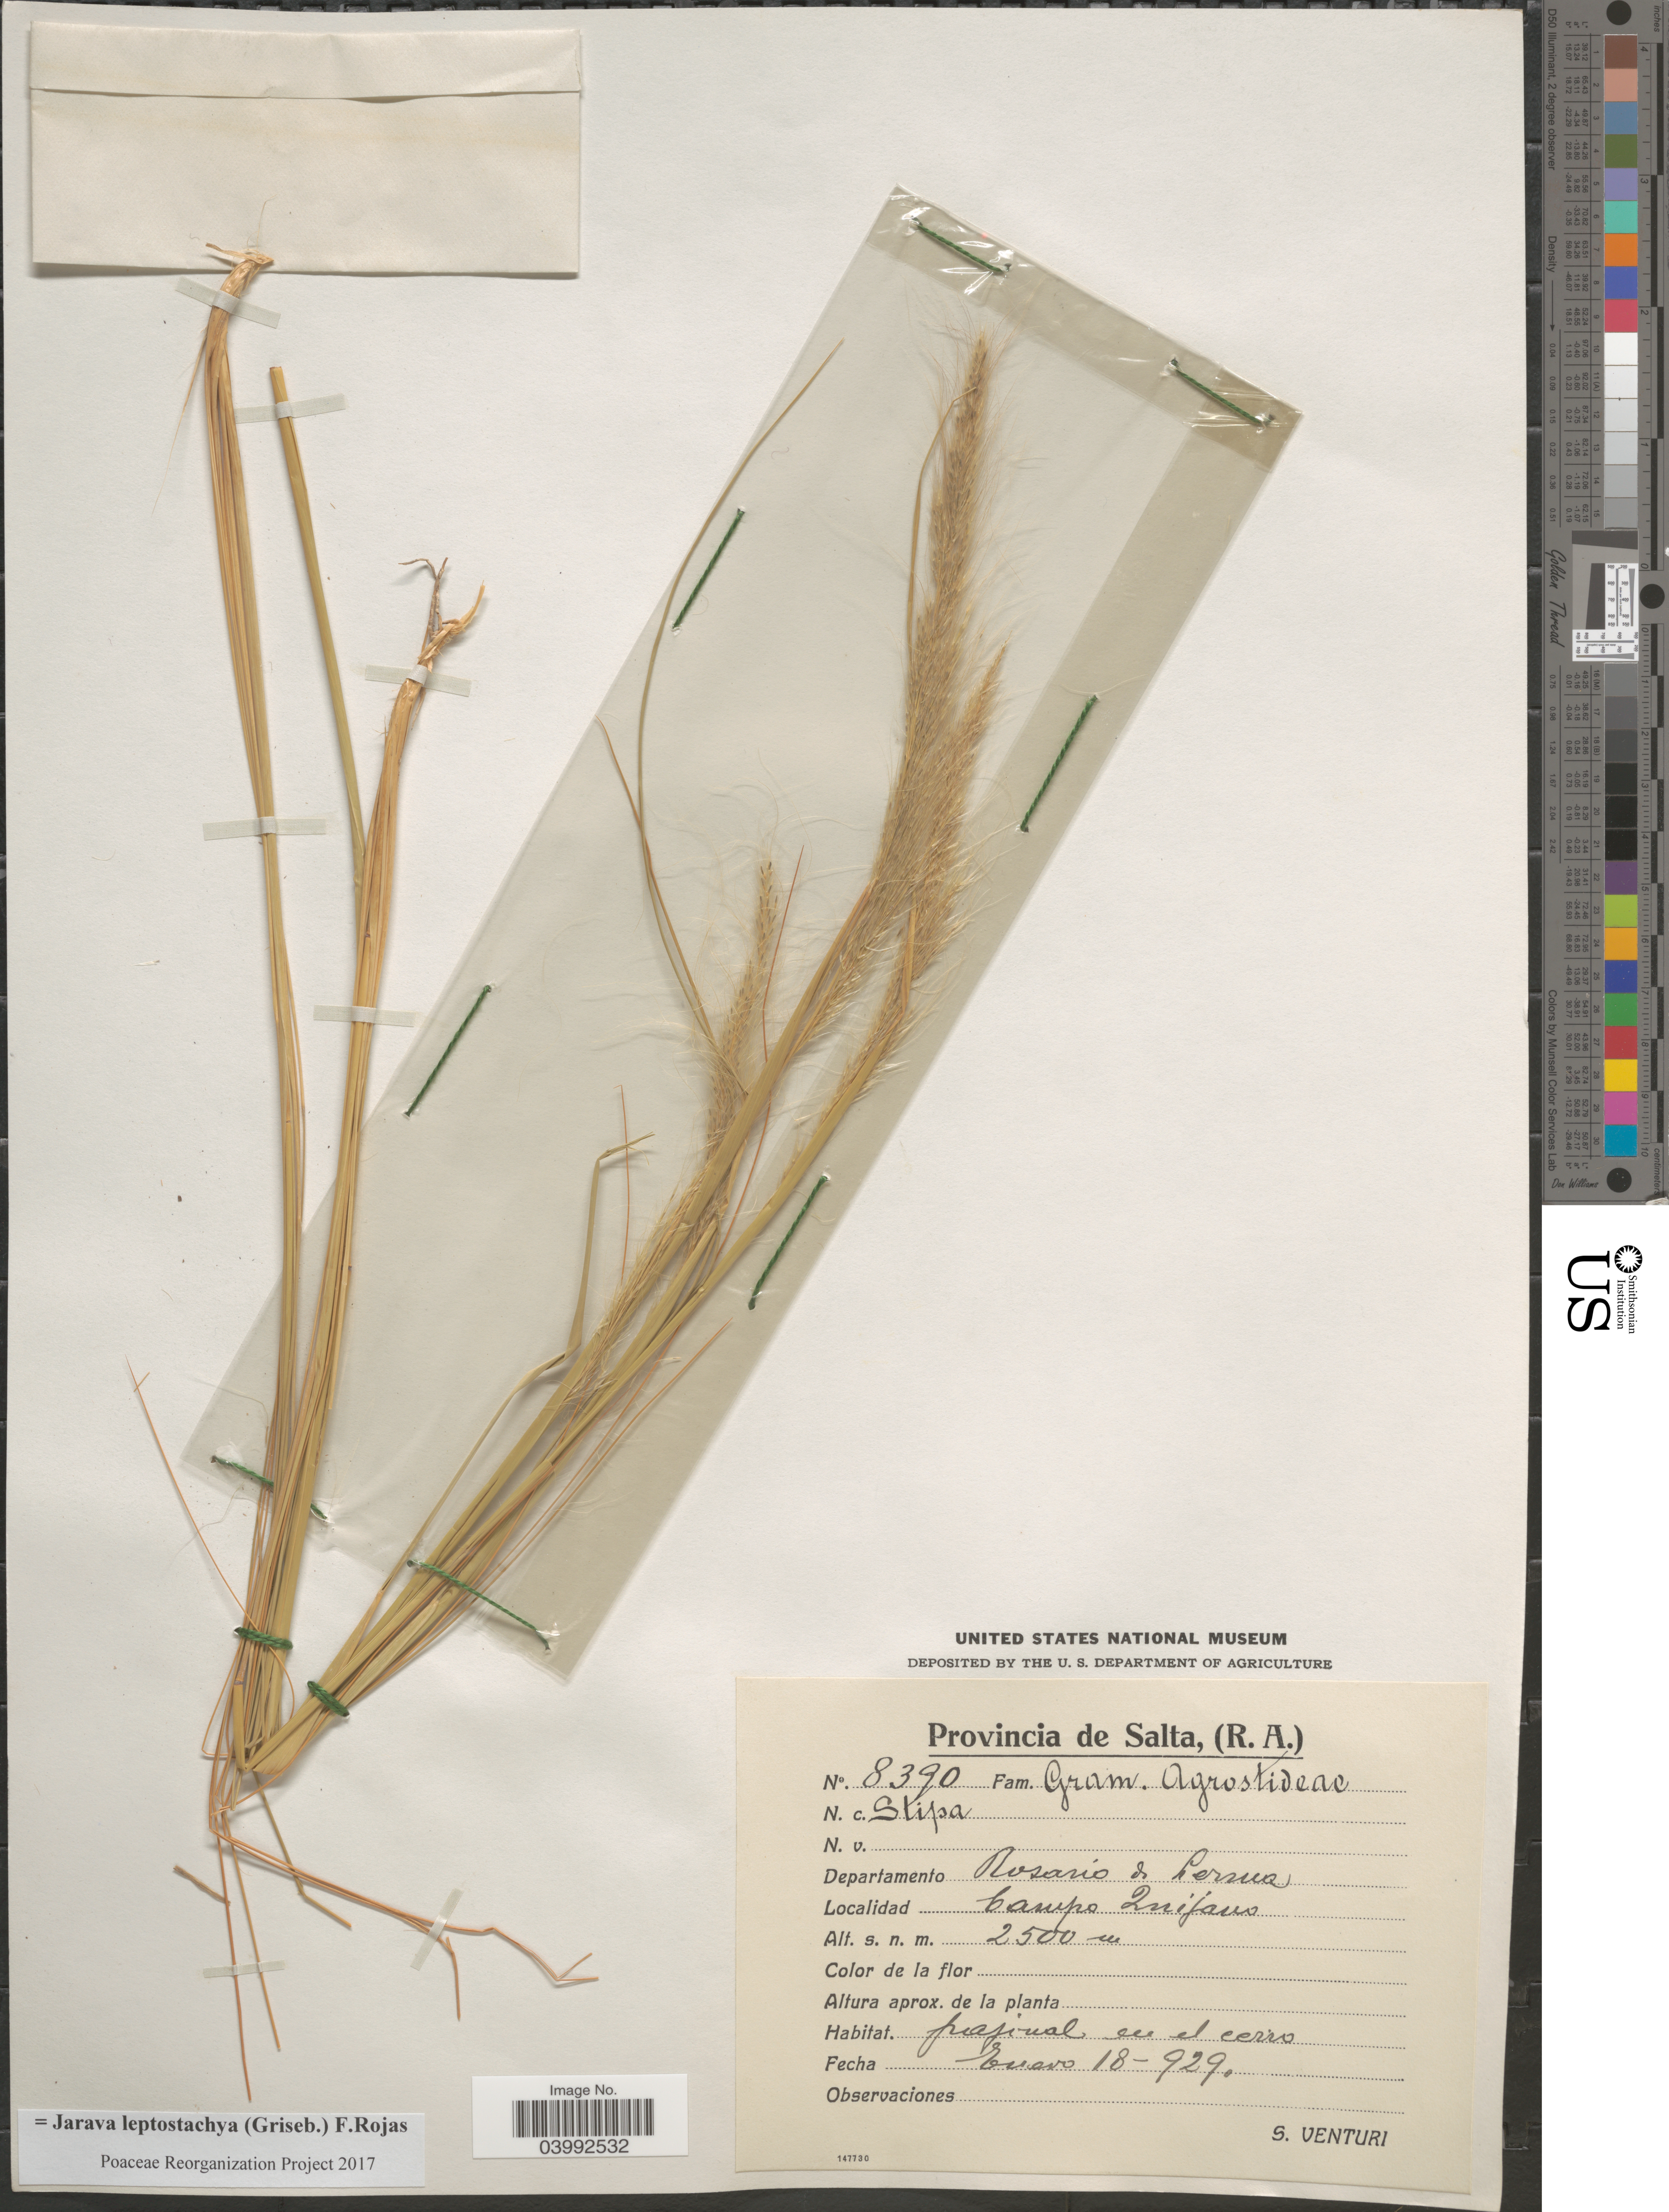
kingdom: Plantae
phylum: Tracheophyta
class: Liliopsida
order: Poales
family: Poaceae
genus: Jarava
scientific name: Jarava leptostachya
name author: (Griseb.) F. Rojas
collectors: S. Venturi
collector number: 8390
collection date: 1929-01-18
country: Argentina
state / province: Salta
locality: Departamento Rosario de Lerma. Campo Quijano.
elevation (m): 2500